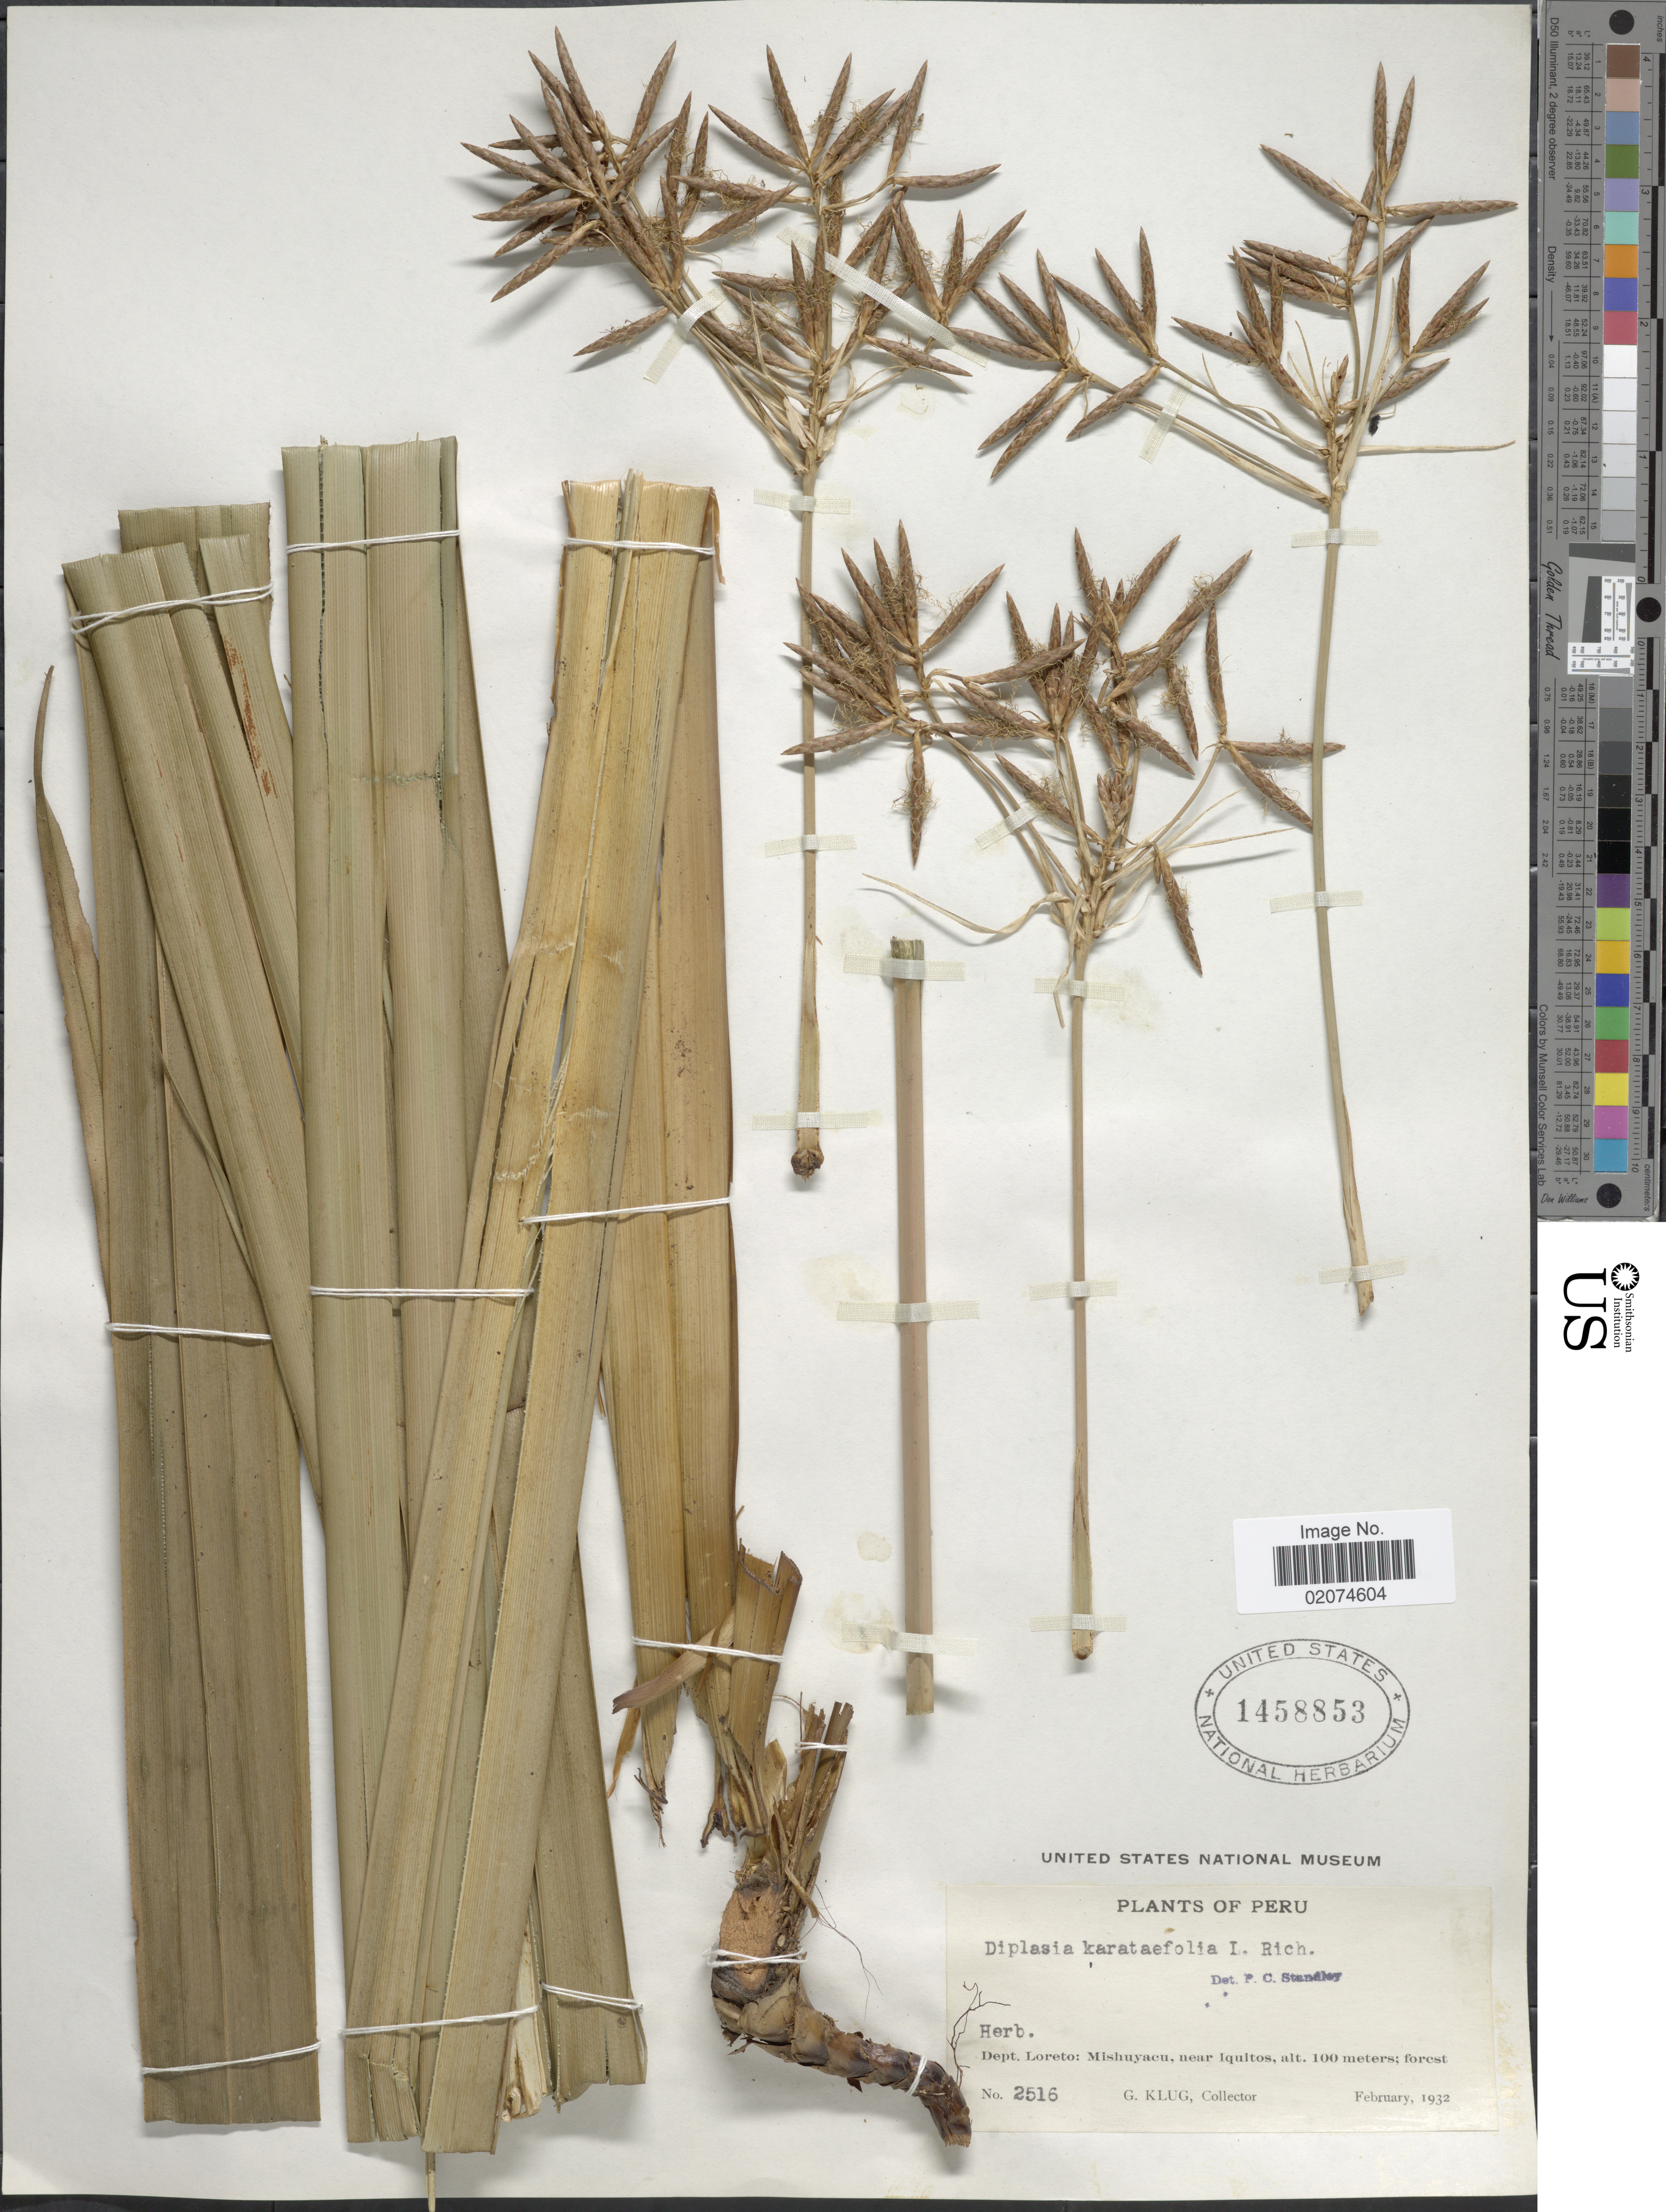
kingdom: Plantae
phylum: Tracheophyta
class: Liliopsida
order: Poales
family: Cyperaceae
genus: Diplasia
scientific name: Diplasia karatifolia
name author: Rich.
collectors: G. Klug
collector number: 2516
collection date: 1932-02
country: Peru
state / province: Loreto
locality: Dept. Loreto: Mishuyacu, near Iquitos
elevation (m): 100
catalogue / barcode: US 1458853